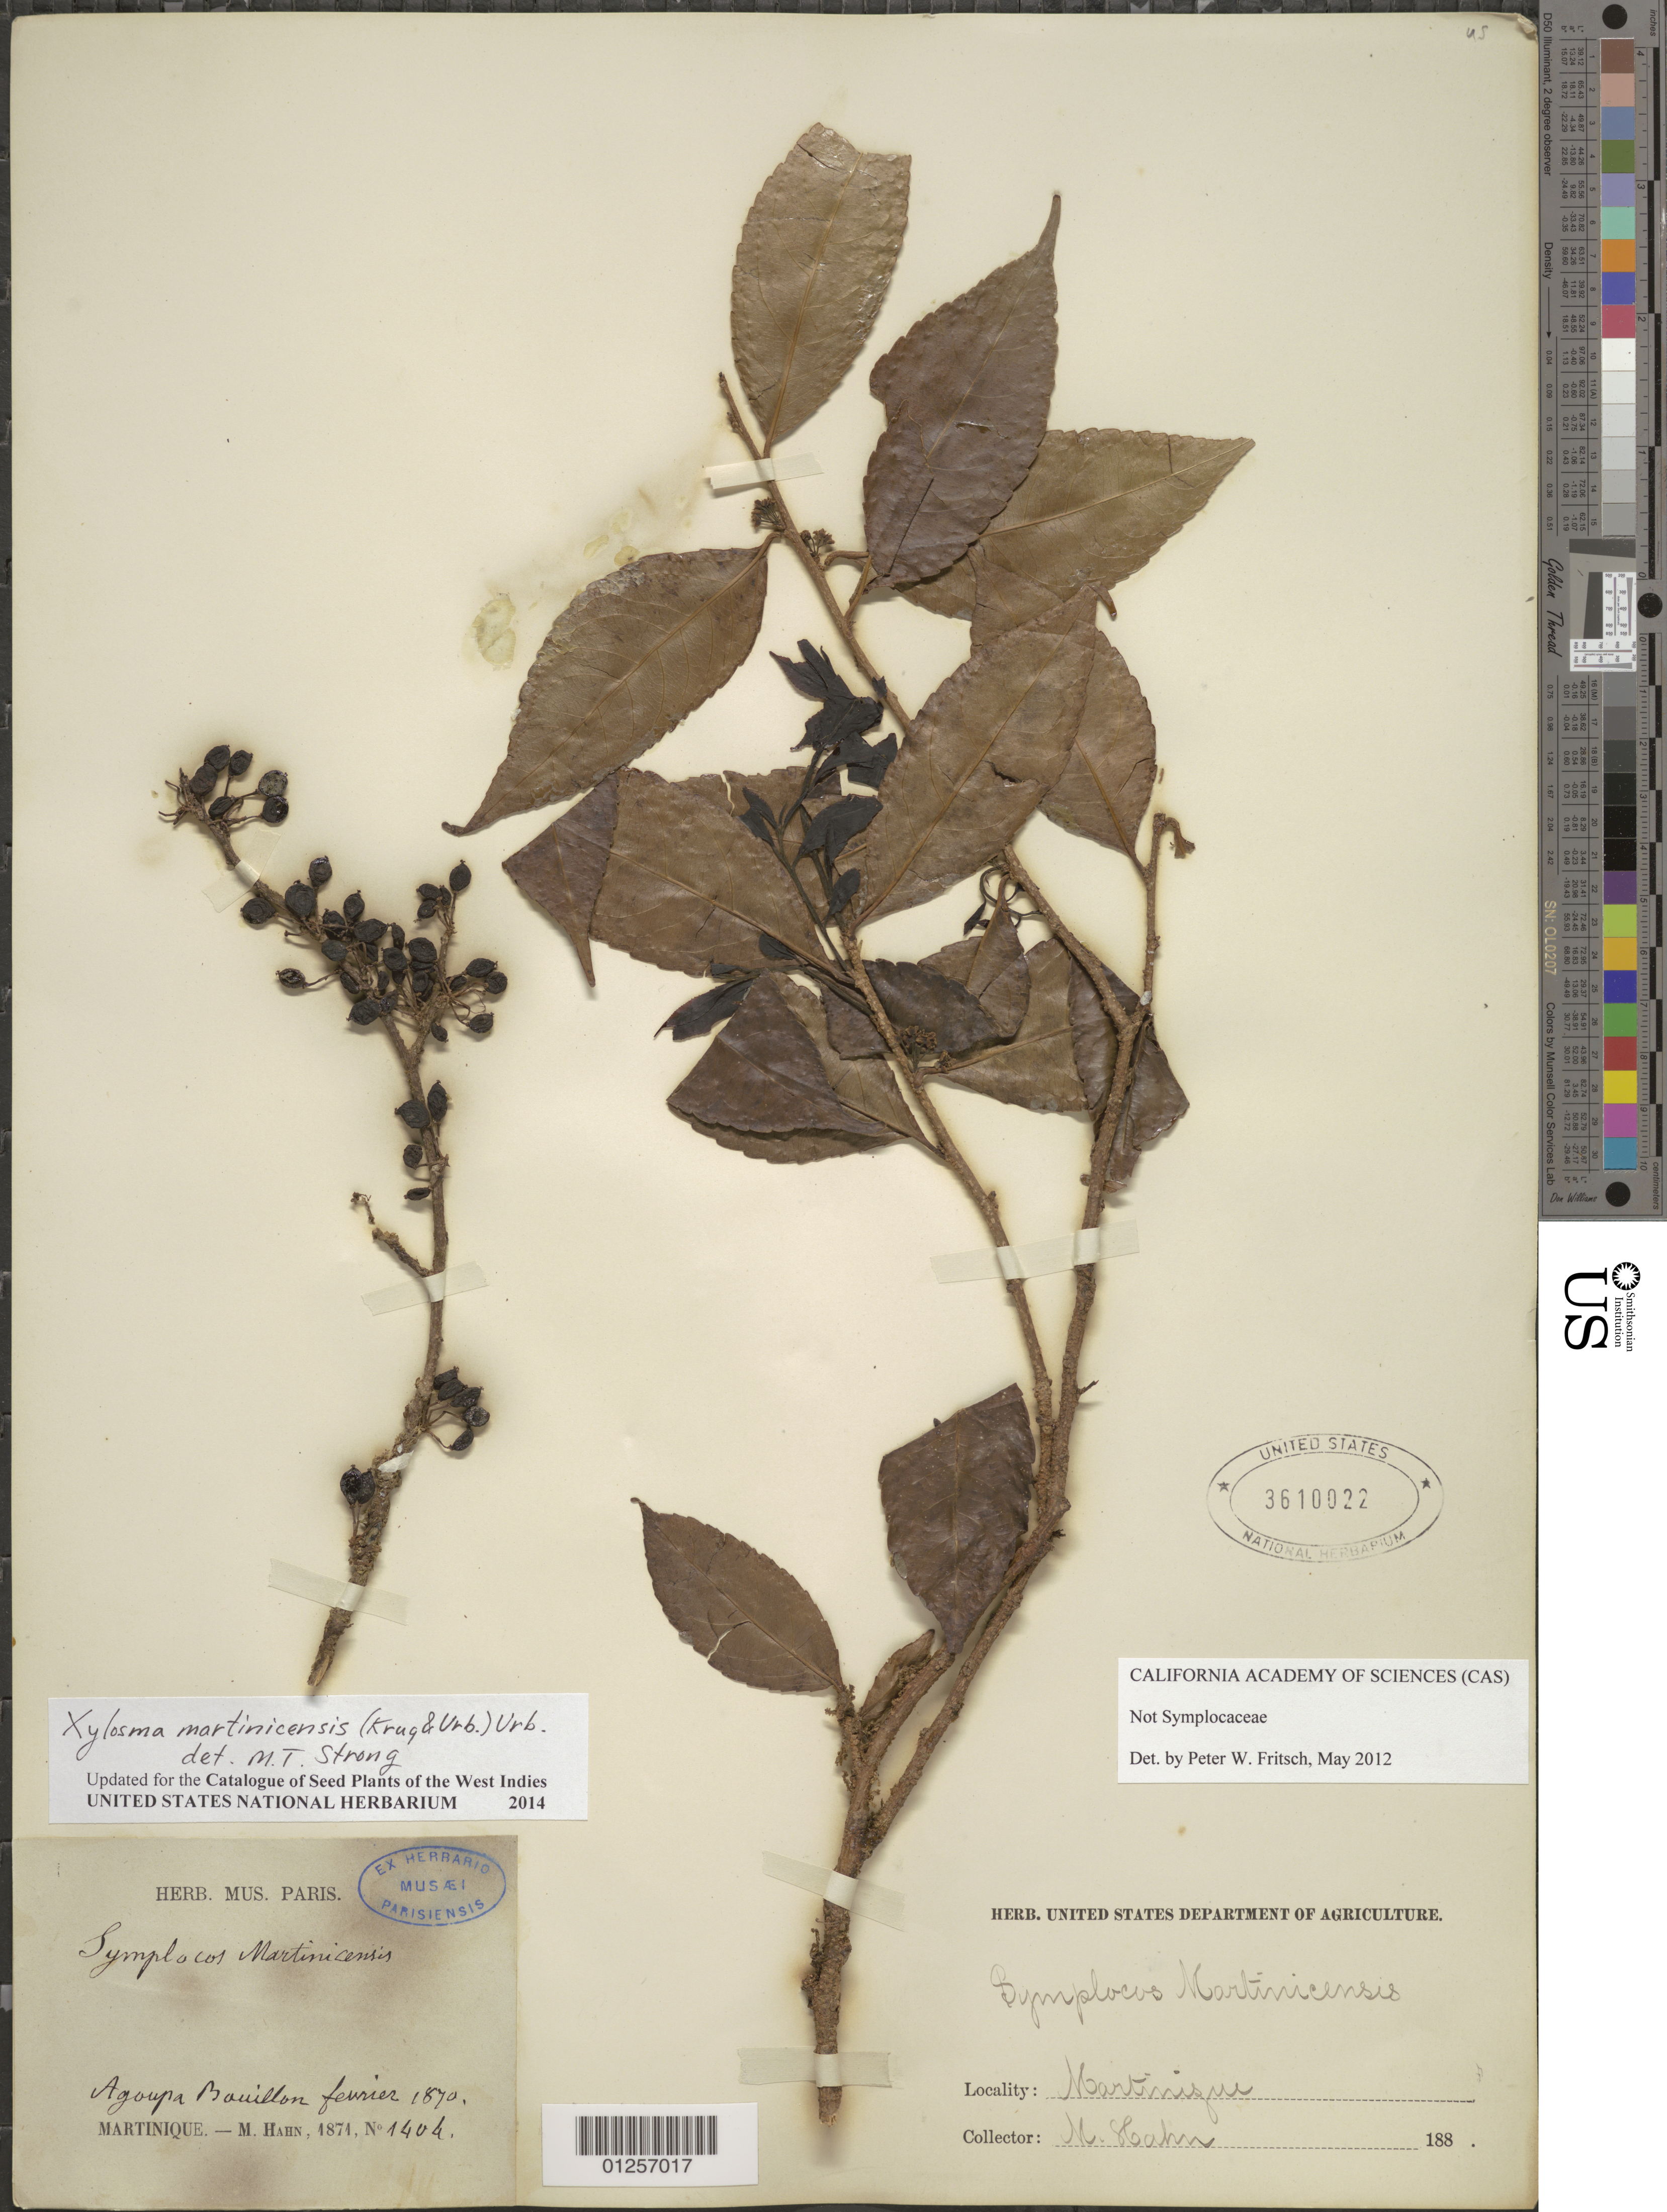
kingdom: Plantae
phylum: Tracheophyta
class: Magnoliopsida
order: Malpighiales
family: Salicaceae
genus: Xylosma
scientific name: Xylosma martinicense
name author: (Krug & Urb.) Urb.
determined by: Strong, M. T., (US), Smithsonian Institution - National Museum of Natural History (UNITED STATES)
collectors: M. Hahn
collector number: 1404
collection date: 1874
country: Martinique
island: Martinique I.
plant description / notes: Also labeled: Agoupa Bouillon [collector?] feuvier 1870.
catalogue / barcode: US 3610022